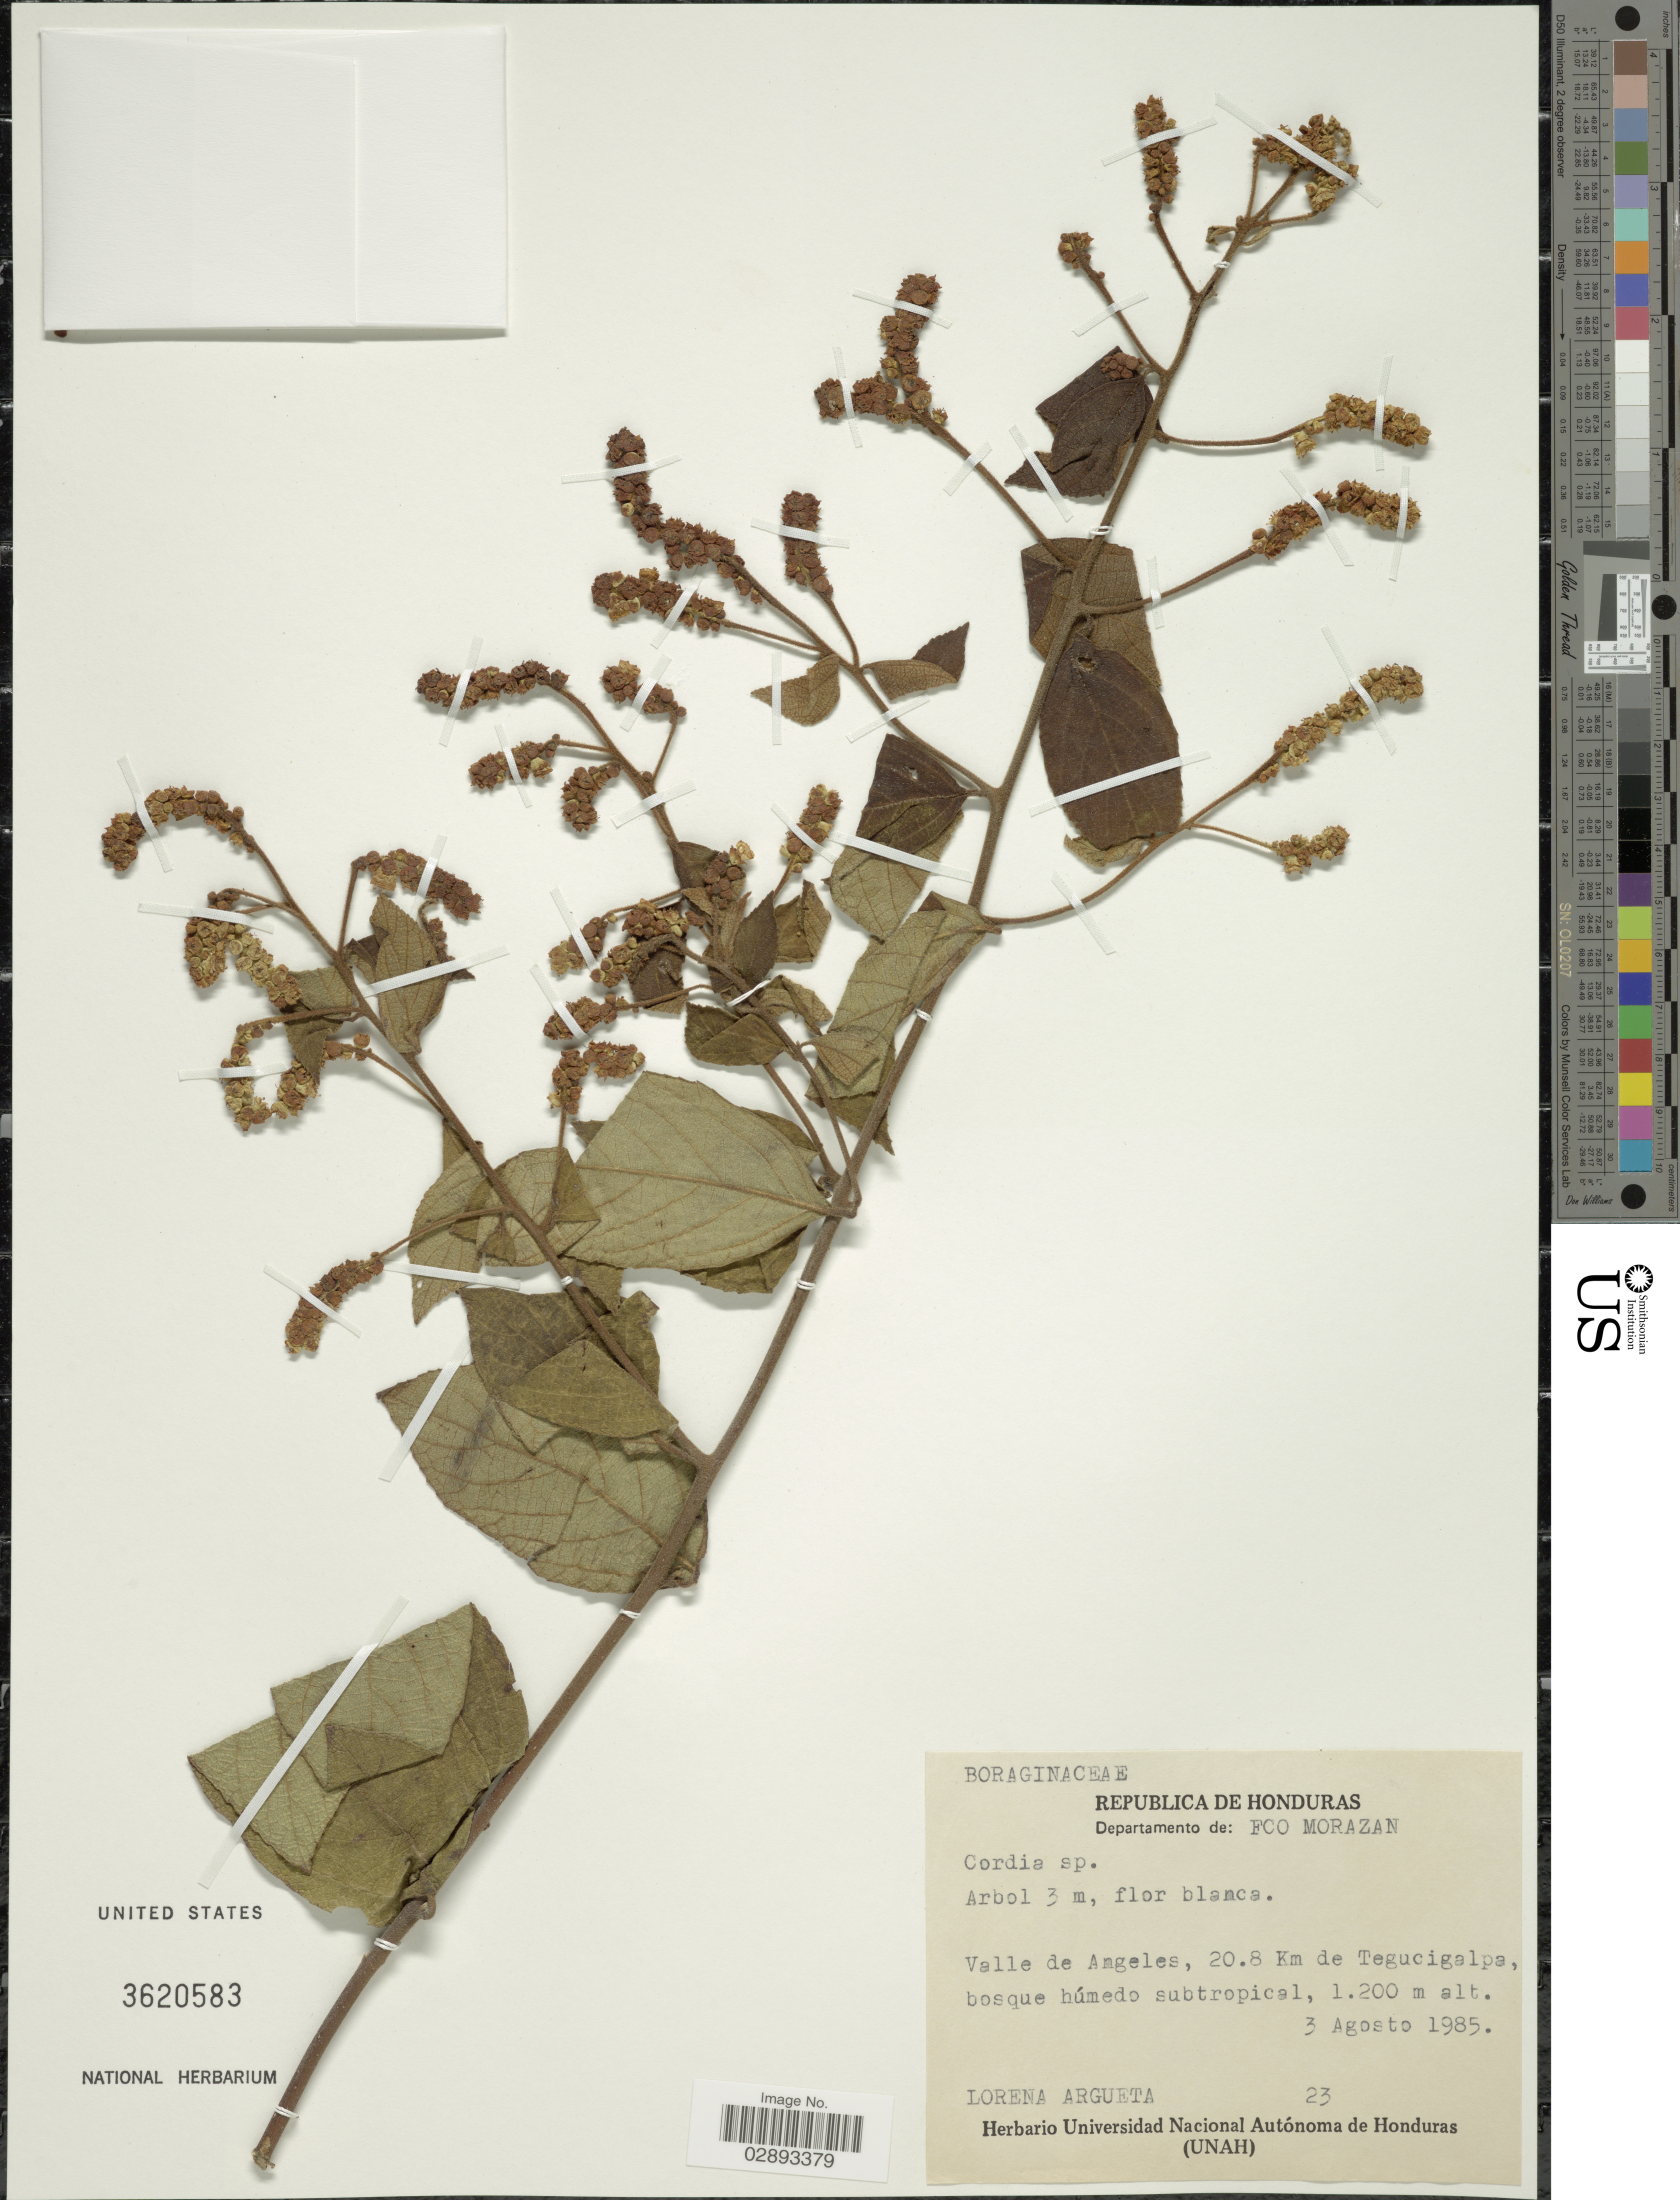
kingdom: Plantae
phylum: Tracheophyta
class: Magnoliopsida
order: Boraginales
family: Cordiaceae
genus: Varronia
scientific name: Varronia sp.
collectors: L. Argueta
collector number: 23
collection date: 1985-08-03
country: Honduras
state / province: Fco. Morazán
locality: Departamento de: Fco Morazan, Valle de Angeles, 20.8 Km de Tegucigalpa, bosque Húmedo subtropical.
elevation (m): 1200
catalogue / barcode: US 3620583